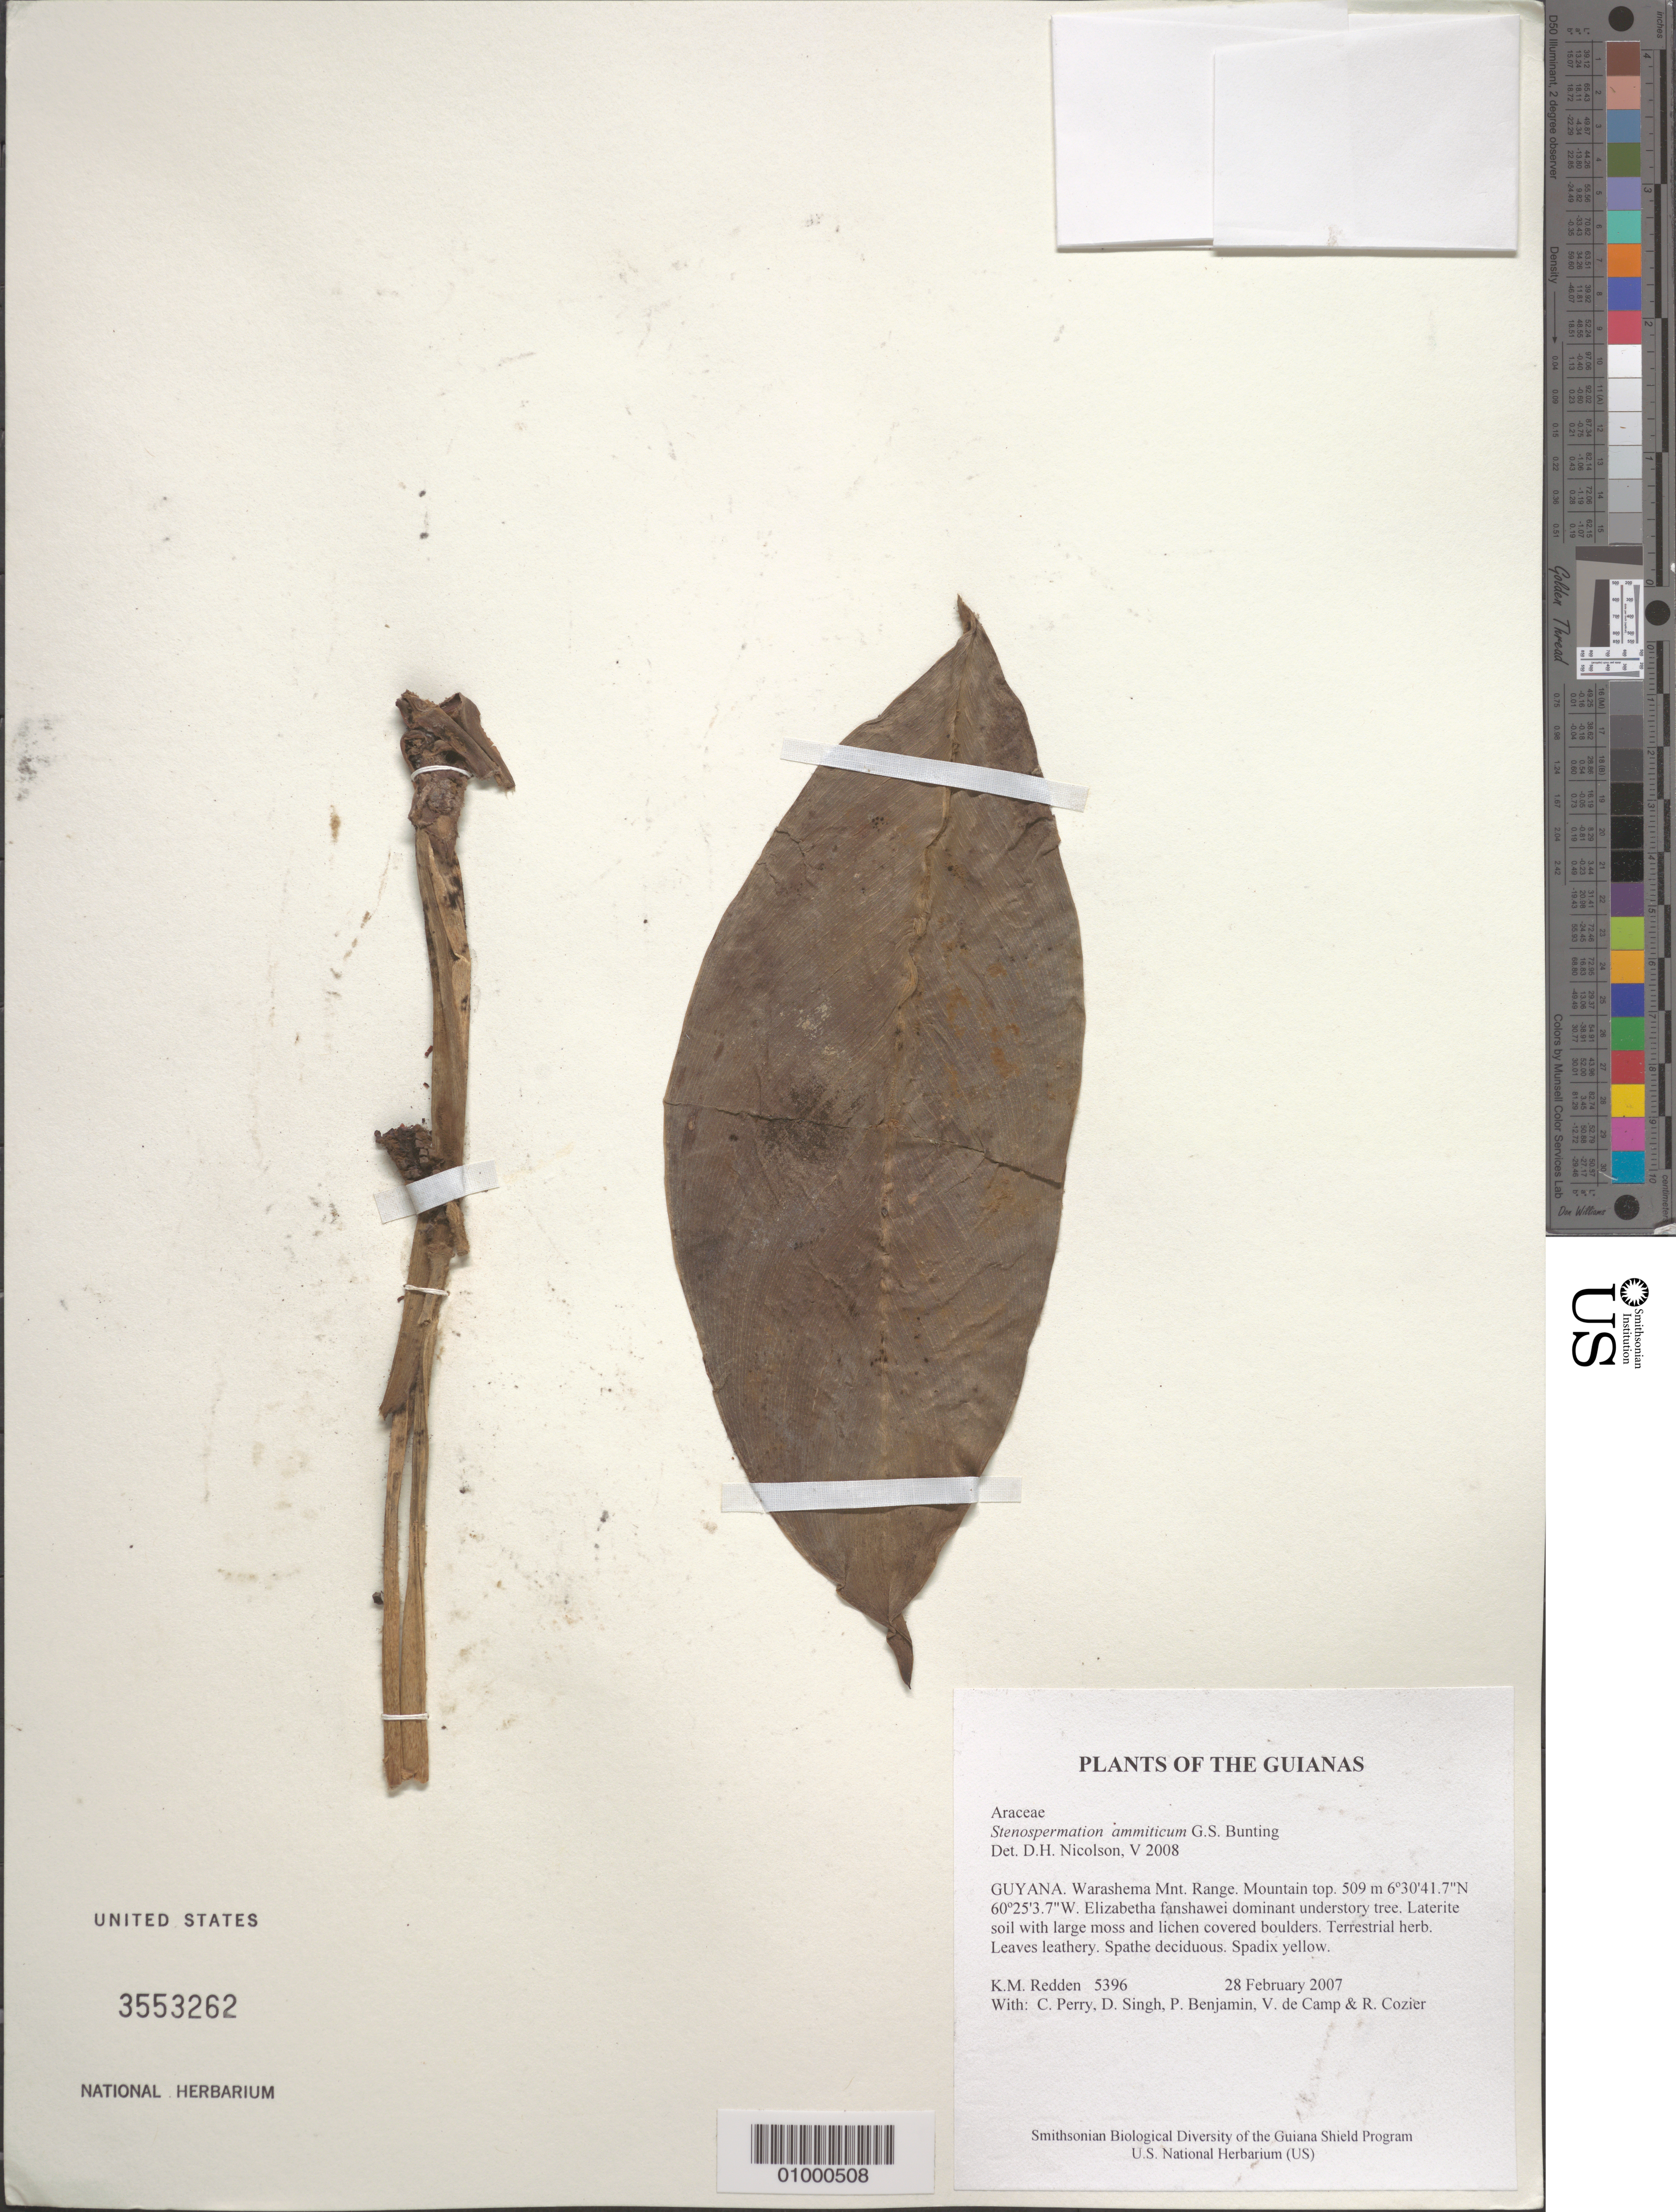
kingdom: Plantae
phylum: Tracheophyta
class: Liliopsida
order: Alismatales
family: Araceae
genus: Stenospermation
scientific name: Stenospermation ammiticum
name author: G.S. Bunting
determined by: Nicolson, Dan H.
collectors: K. M. Redden, C. Perry, D. Singh, P. Benjamin, V. De Camp & R. Cozier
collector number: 5396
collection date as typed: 28 February 2007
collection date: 2007-02-28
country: Guyana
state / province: Cuyuni-Mazaruni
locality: Warashema Mnt. Range. Mountain top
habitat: Elizabetha fanshawei dominant understory tree. Laterite soil with large moss and lichen covered boulders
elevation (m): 509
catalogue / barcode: US 3553262